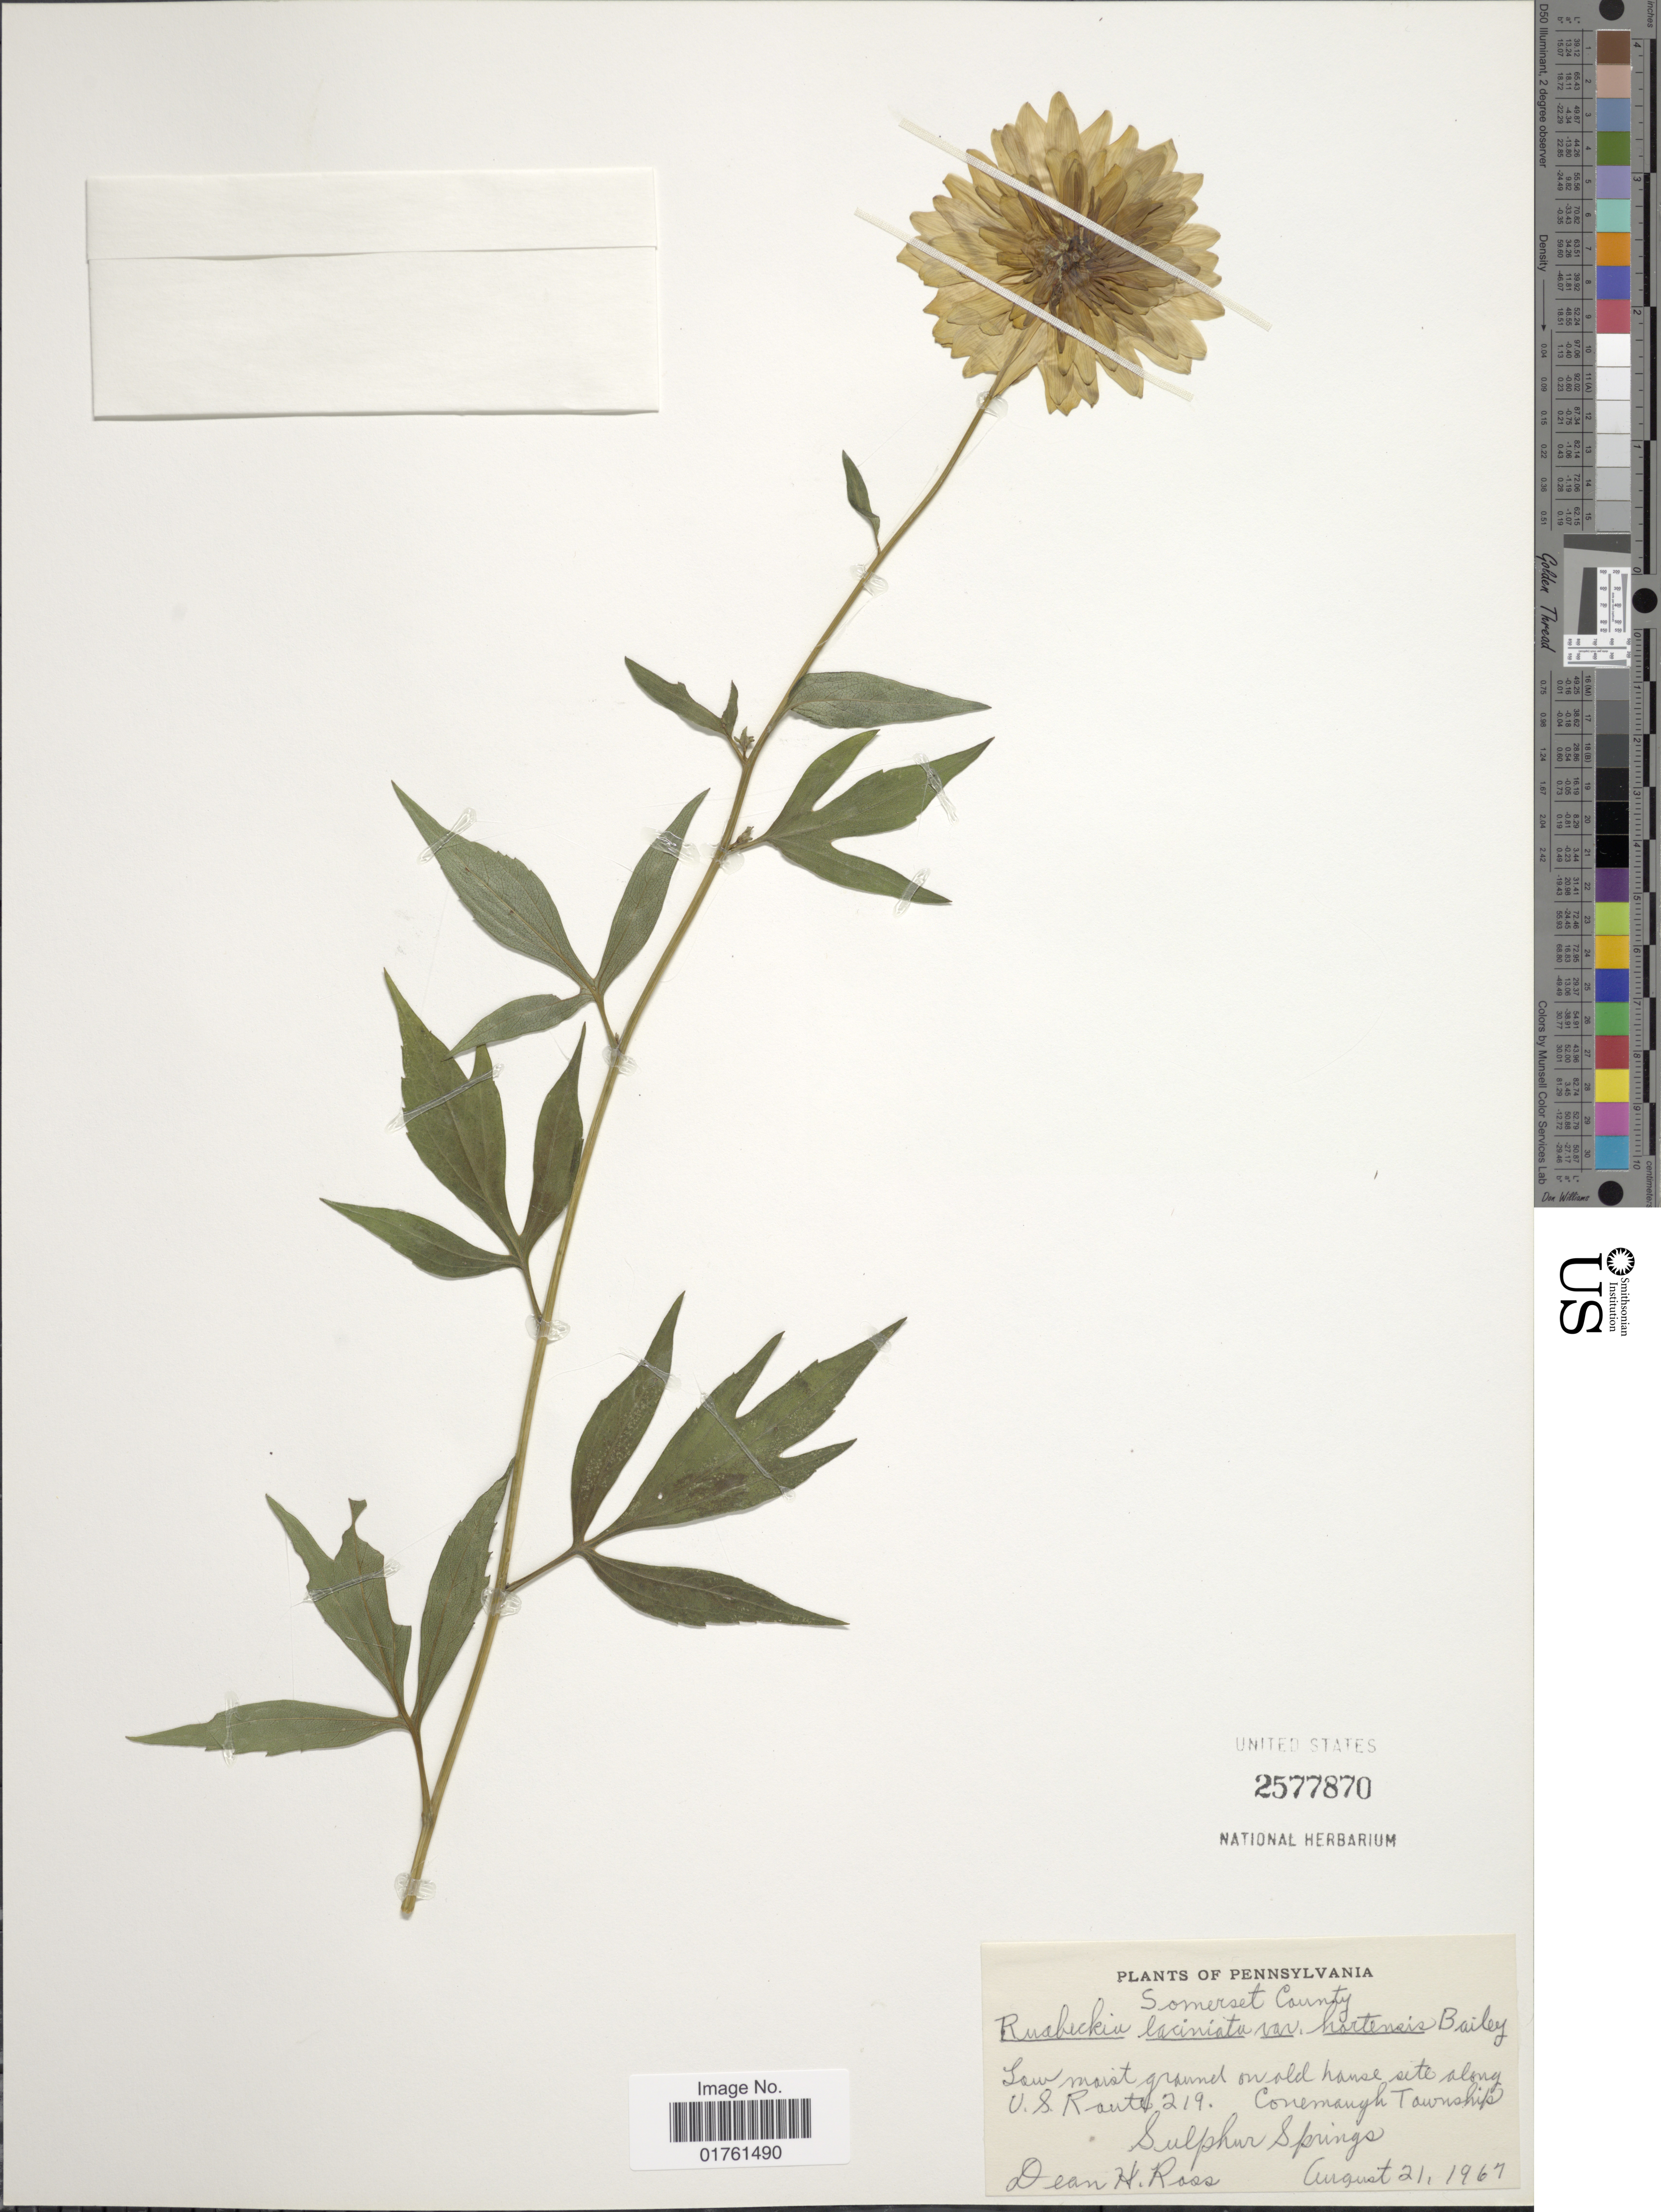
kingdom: Plantae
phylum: Tracheophyta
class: Magnoliopsida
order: Asterales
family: Asteraceae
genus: Rudbeckia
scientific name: Rudbeckia laciniata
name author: L.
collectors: D. Ross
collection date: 1967-08-21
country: United States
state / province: Pennsylvania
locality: Low moist ground on old house site along U.S. Route 219. Conemaugh Township, Sulphur Springs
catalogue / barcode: US 2577870